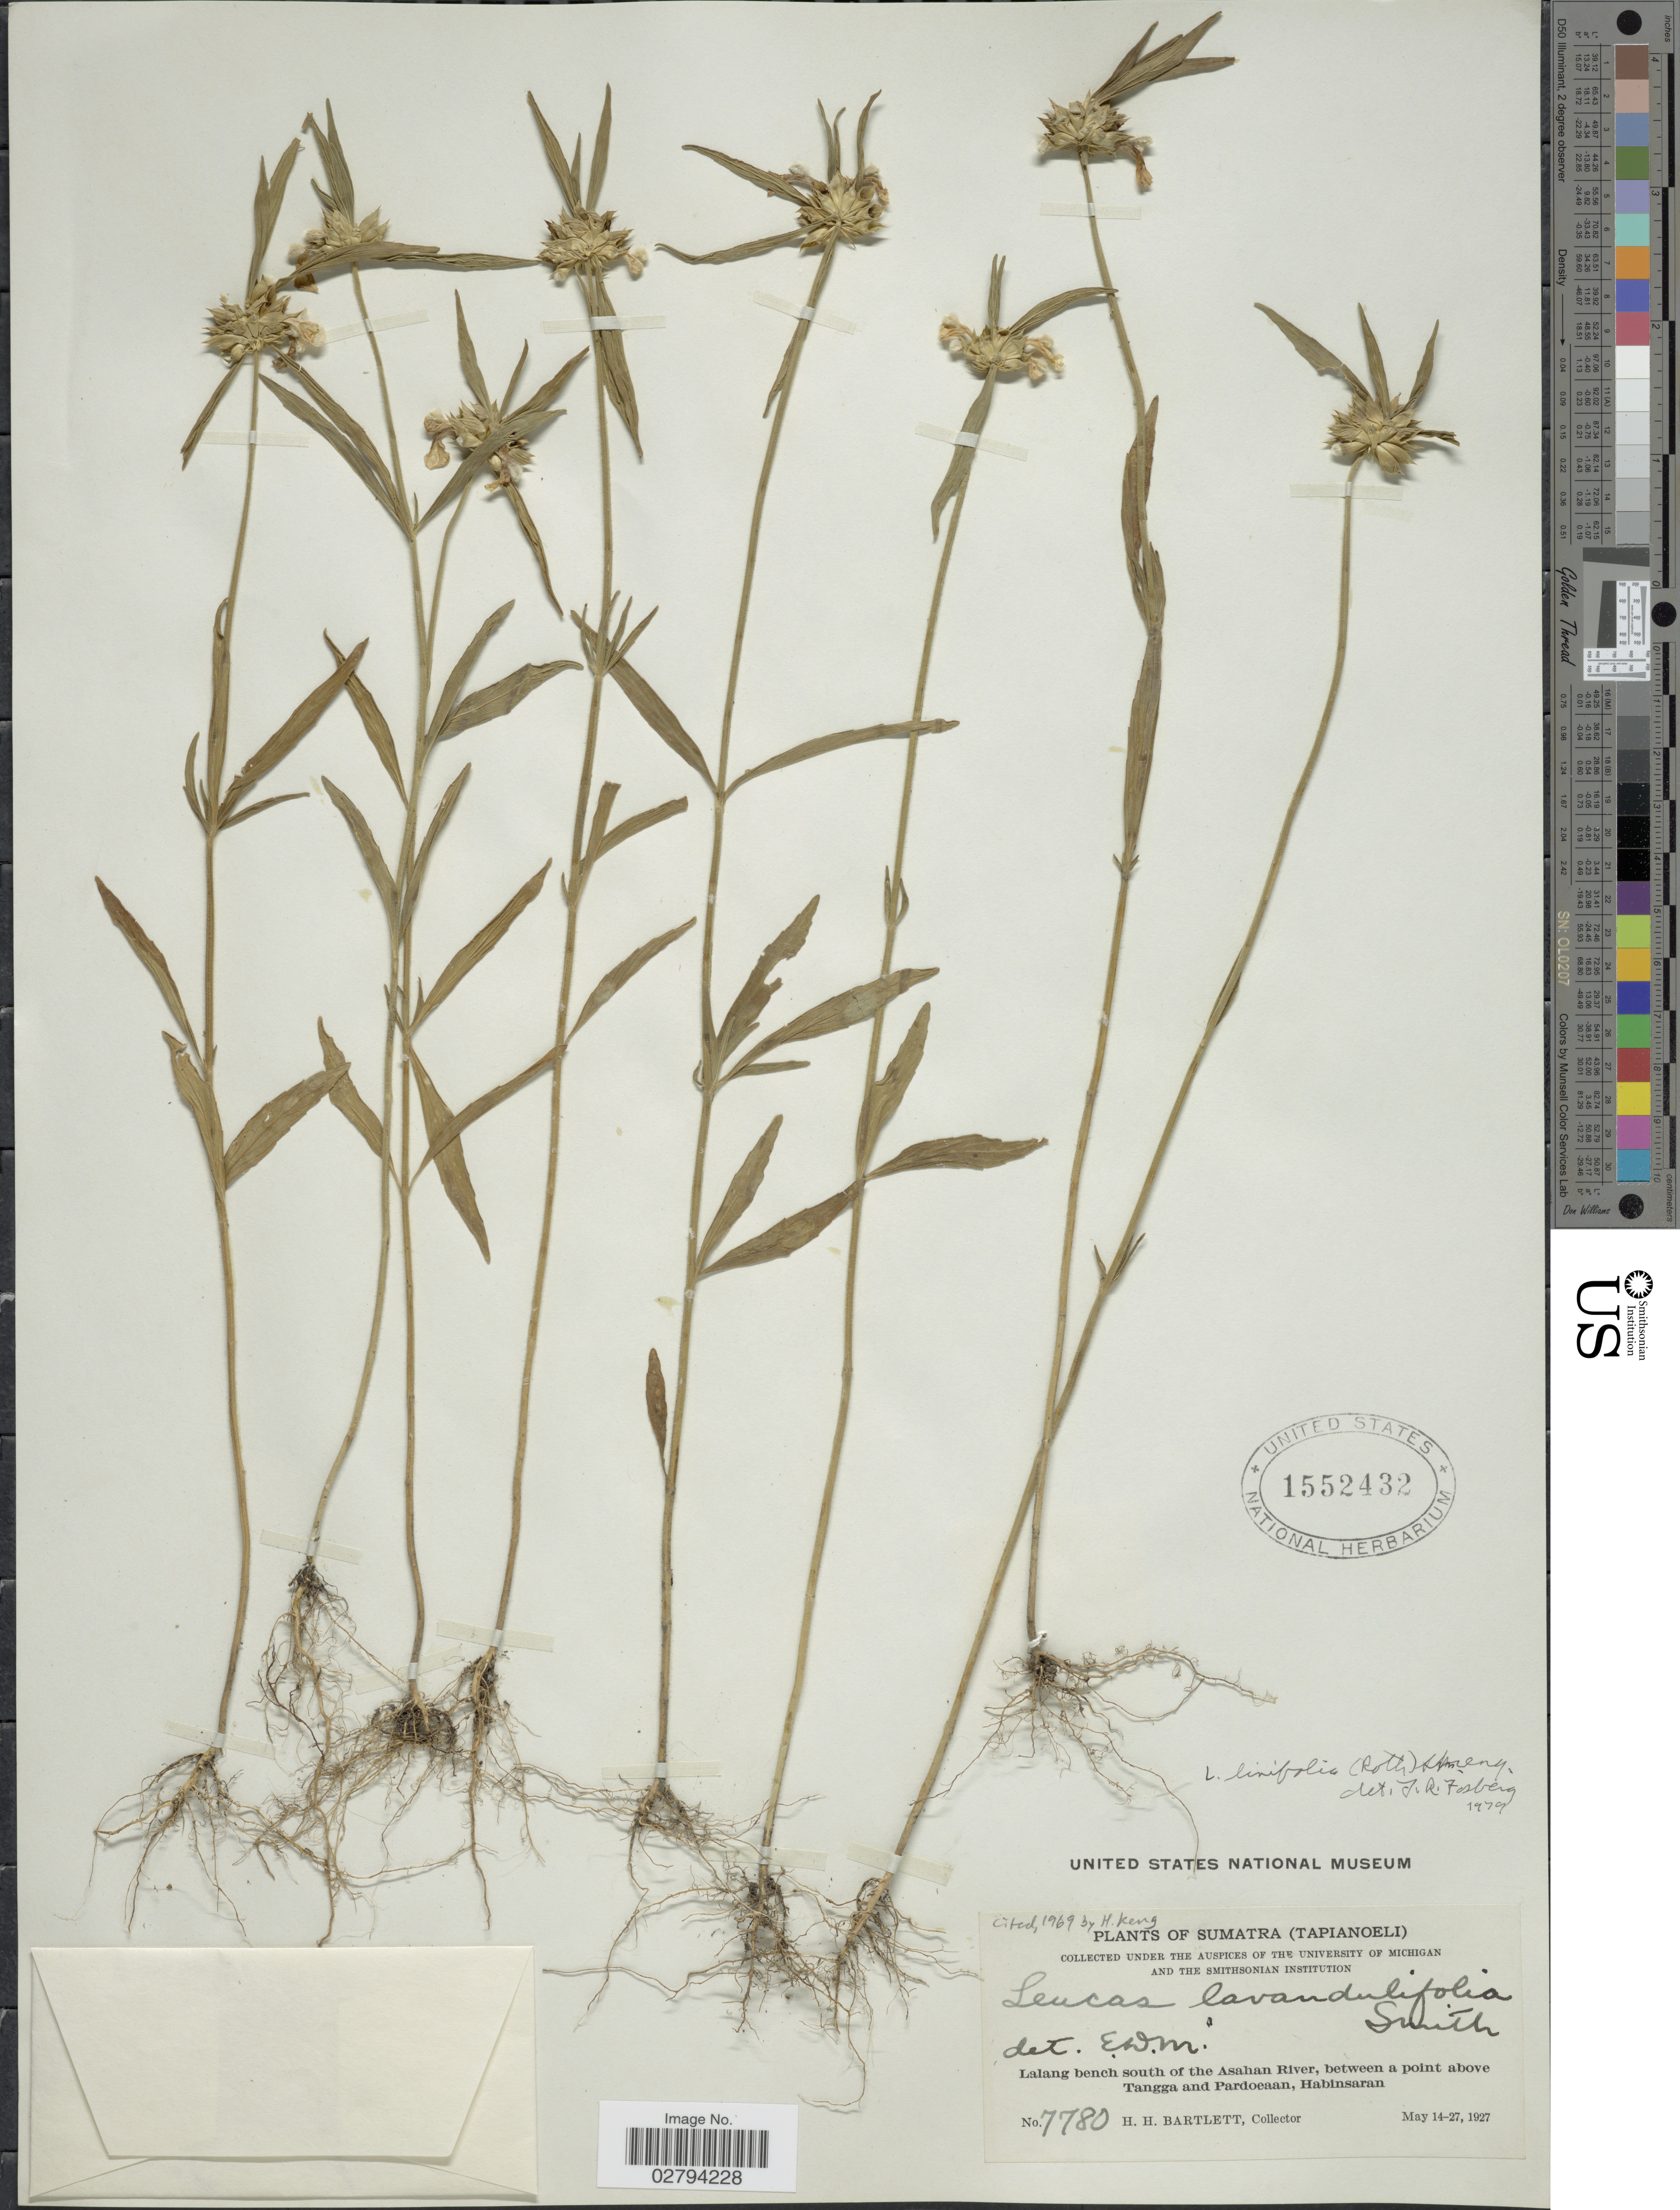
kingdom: Plantae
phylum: Tracheophyta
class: Magnoliopsida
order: Lamiales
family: Lamiaceae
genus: Leucas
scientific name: Leucas lavandulifolia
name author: Small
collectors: H. H. Bartlett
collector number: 7780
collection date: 1927-05-14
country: Indonesia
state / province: Sumatra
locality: Sumatra (Tapianoeli) Lalang bench south of the Asahan River, between a point above Tangga and Pardoeaan, Habinsaran.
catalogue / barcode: US 1552432